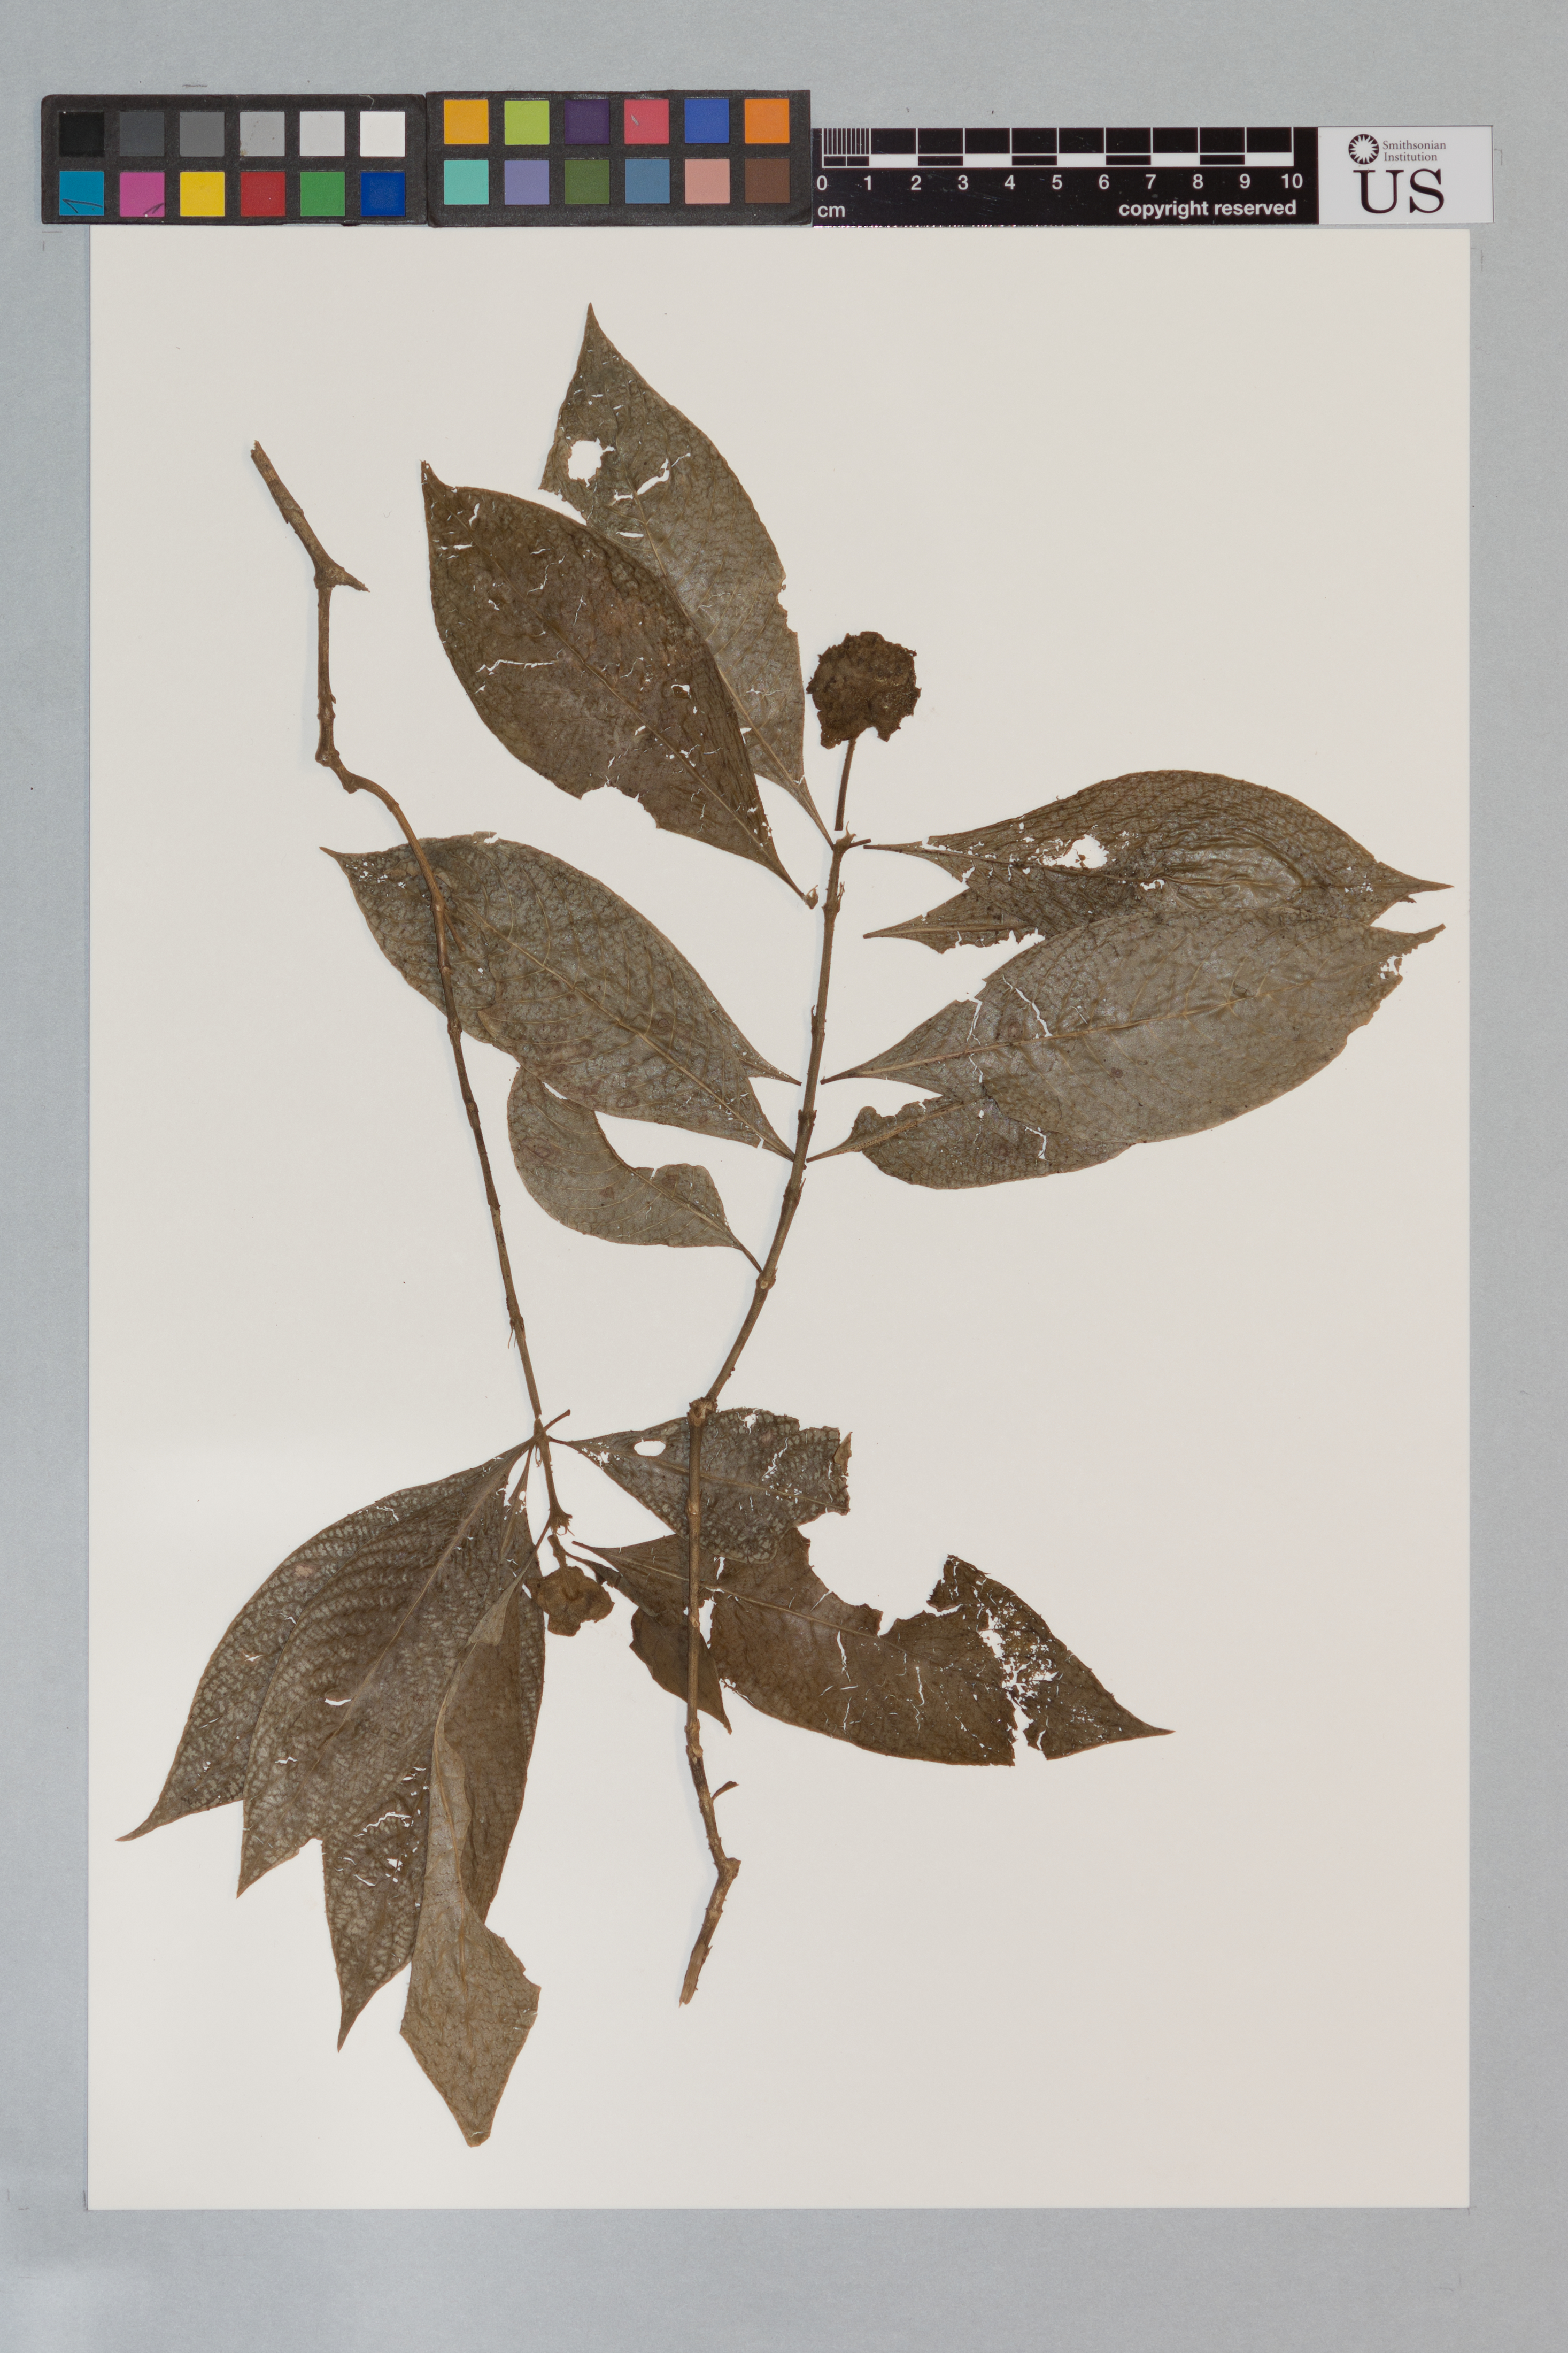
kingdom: Plantae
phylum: Tracheophyta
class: Magnoliopsida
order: Gentianales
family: Rubiaceae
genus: Psychotria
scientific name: Psychotria bracteocardia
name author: (DC.) Müll. Arg.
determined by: Steyermark, Julian A., (VEN)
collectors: A. C. Smith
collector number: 3190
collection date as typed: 4-Mar-38 to 22-Mar-38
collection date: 1938-03-04/1938-03-22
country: Guyana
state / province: U. Takutu-U. Essequibo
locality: Kanuku Mts., drainage of Takutu R., western extremity of Kanuku Mountains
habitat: Dense forest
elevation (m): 600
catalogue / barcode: US 1777197